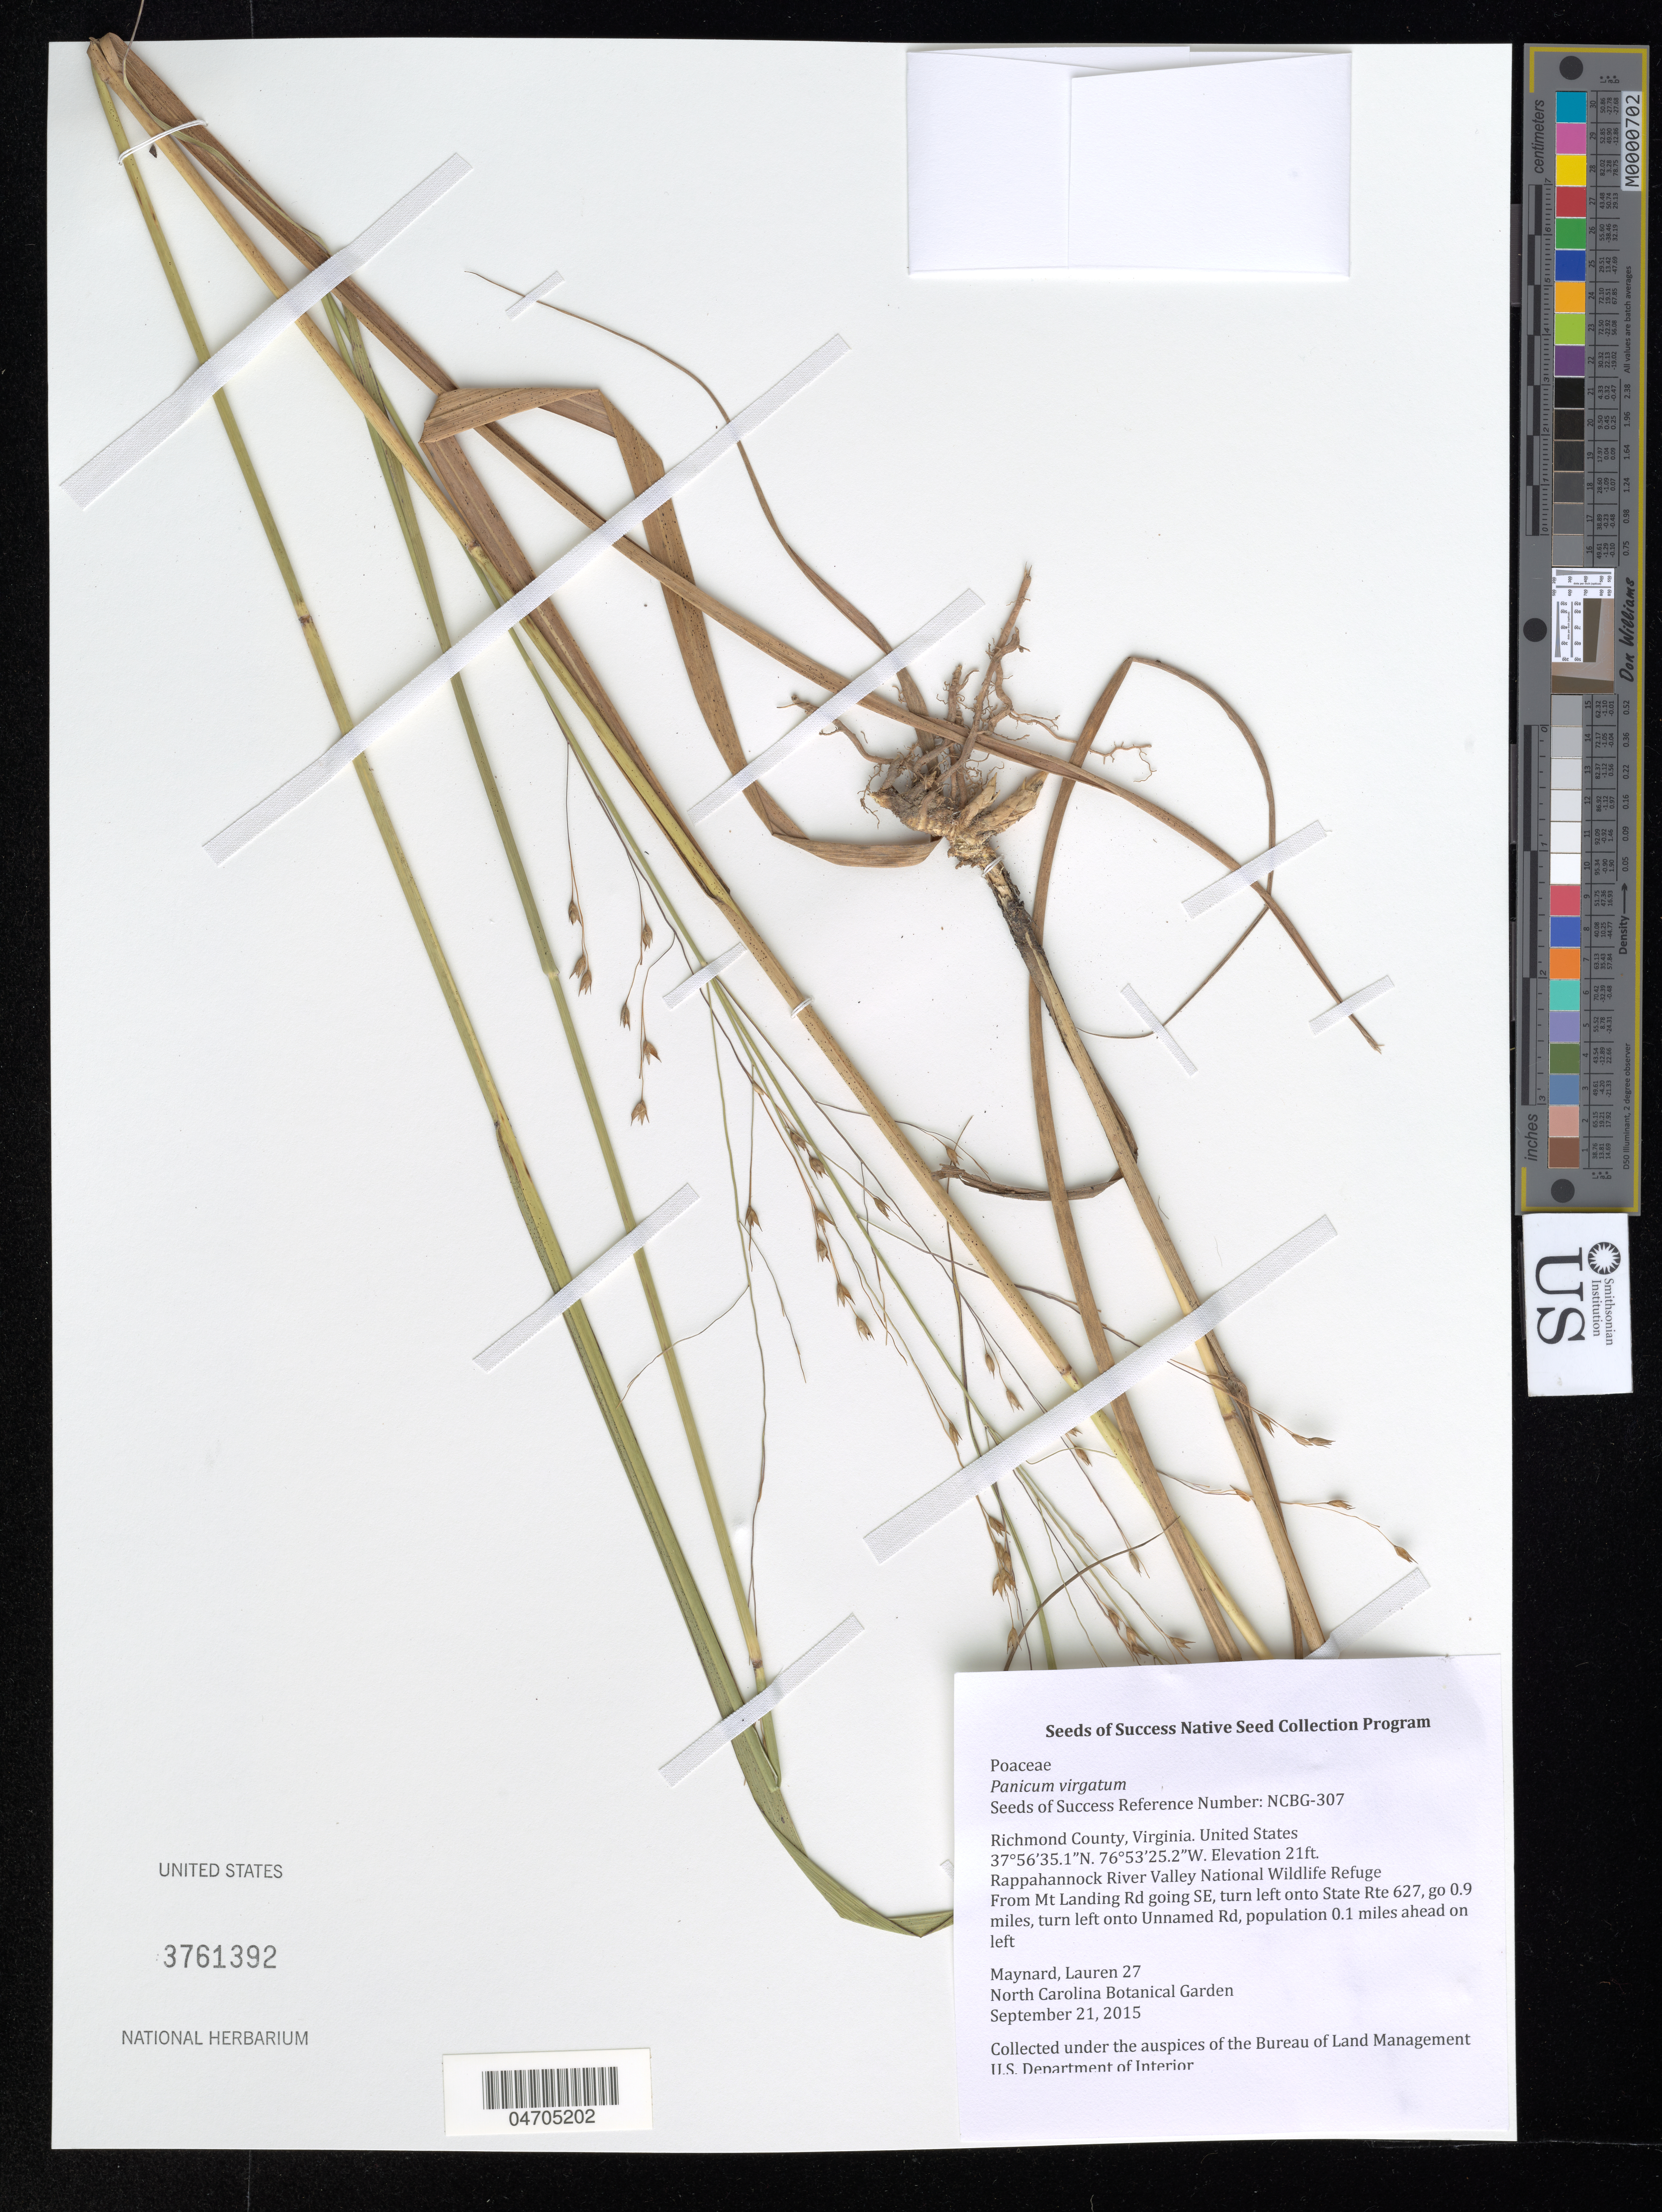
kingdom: Plantae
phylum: Tracheophyta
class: Liliopsida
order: Poales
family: Poaceae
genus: Panicum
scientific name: Panicum virgatum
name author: L.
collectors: L. Maynard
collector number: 27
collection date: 2015-09-21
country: United States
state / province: Virginia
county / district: Richmond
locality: Richmond County. Rappahannock River Valley National Wildlife Refuge From Mt Landing Rd going SE turn left onto State Rte 627, go 0.9 miles, turn left onto Unnamed Rd, population 0.1 miles ahead on left.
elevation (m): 6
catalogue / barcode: US 3761392